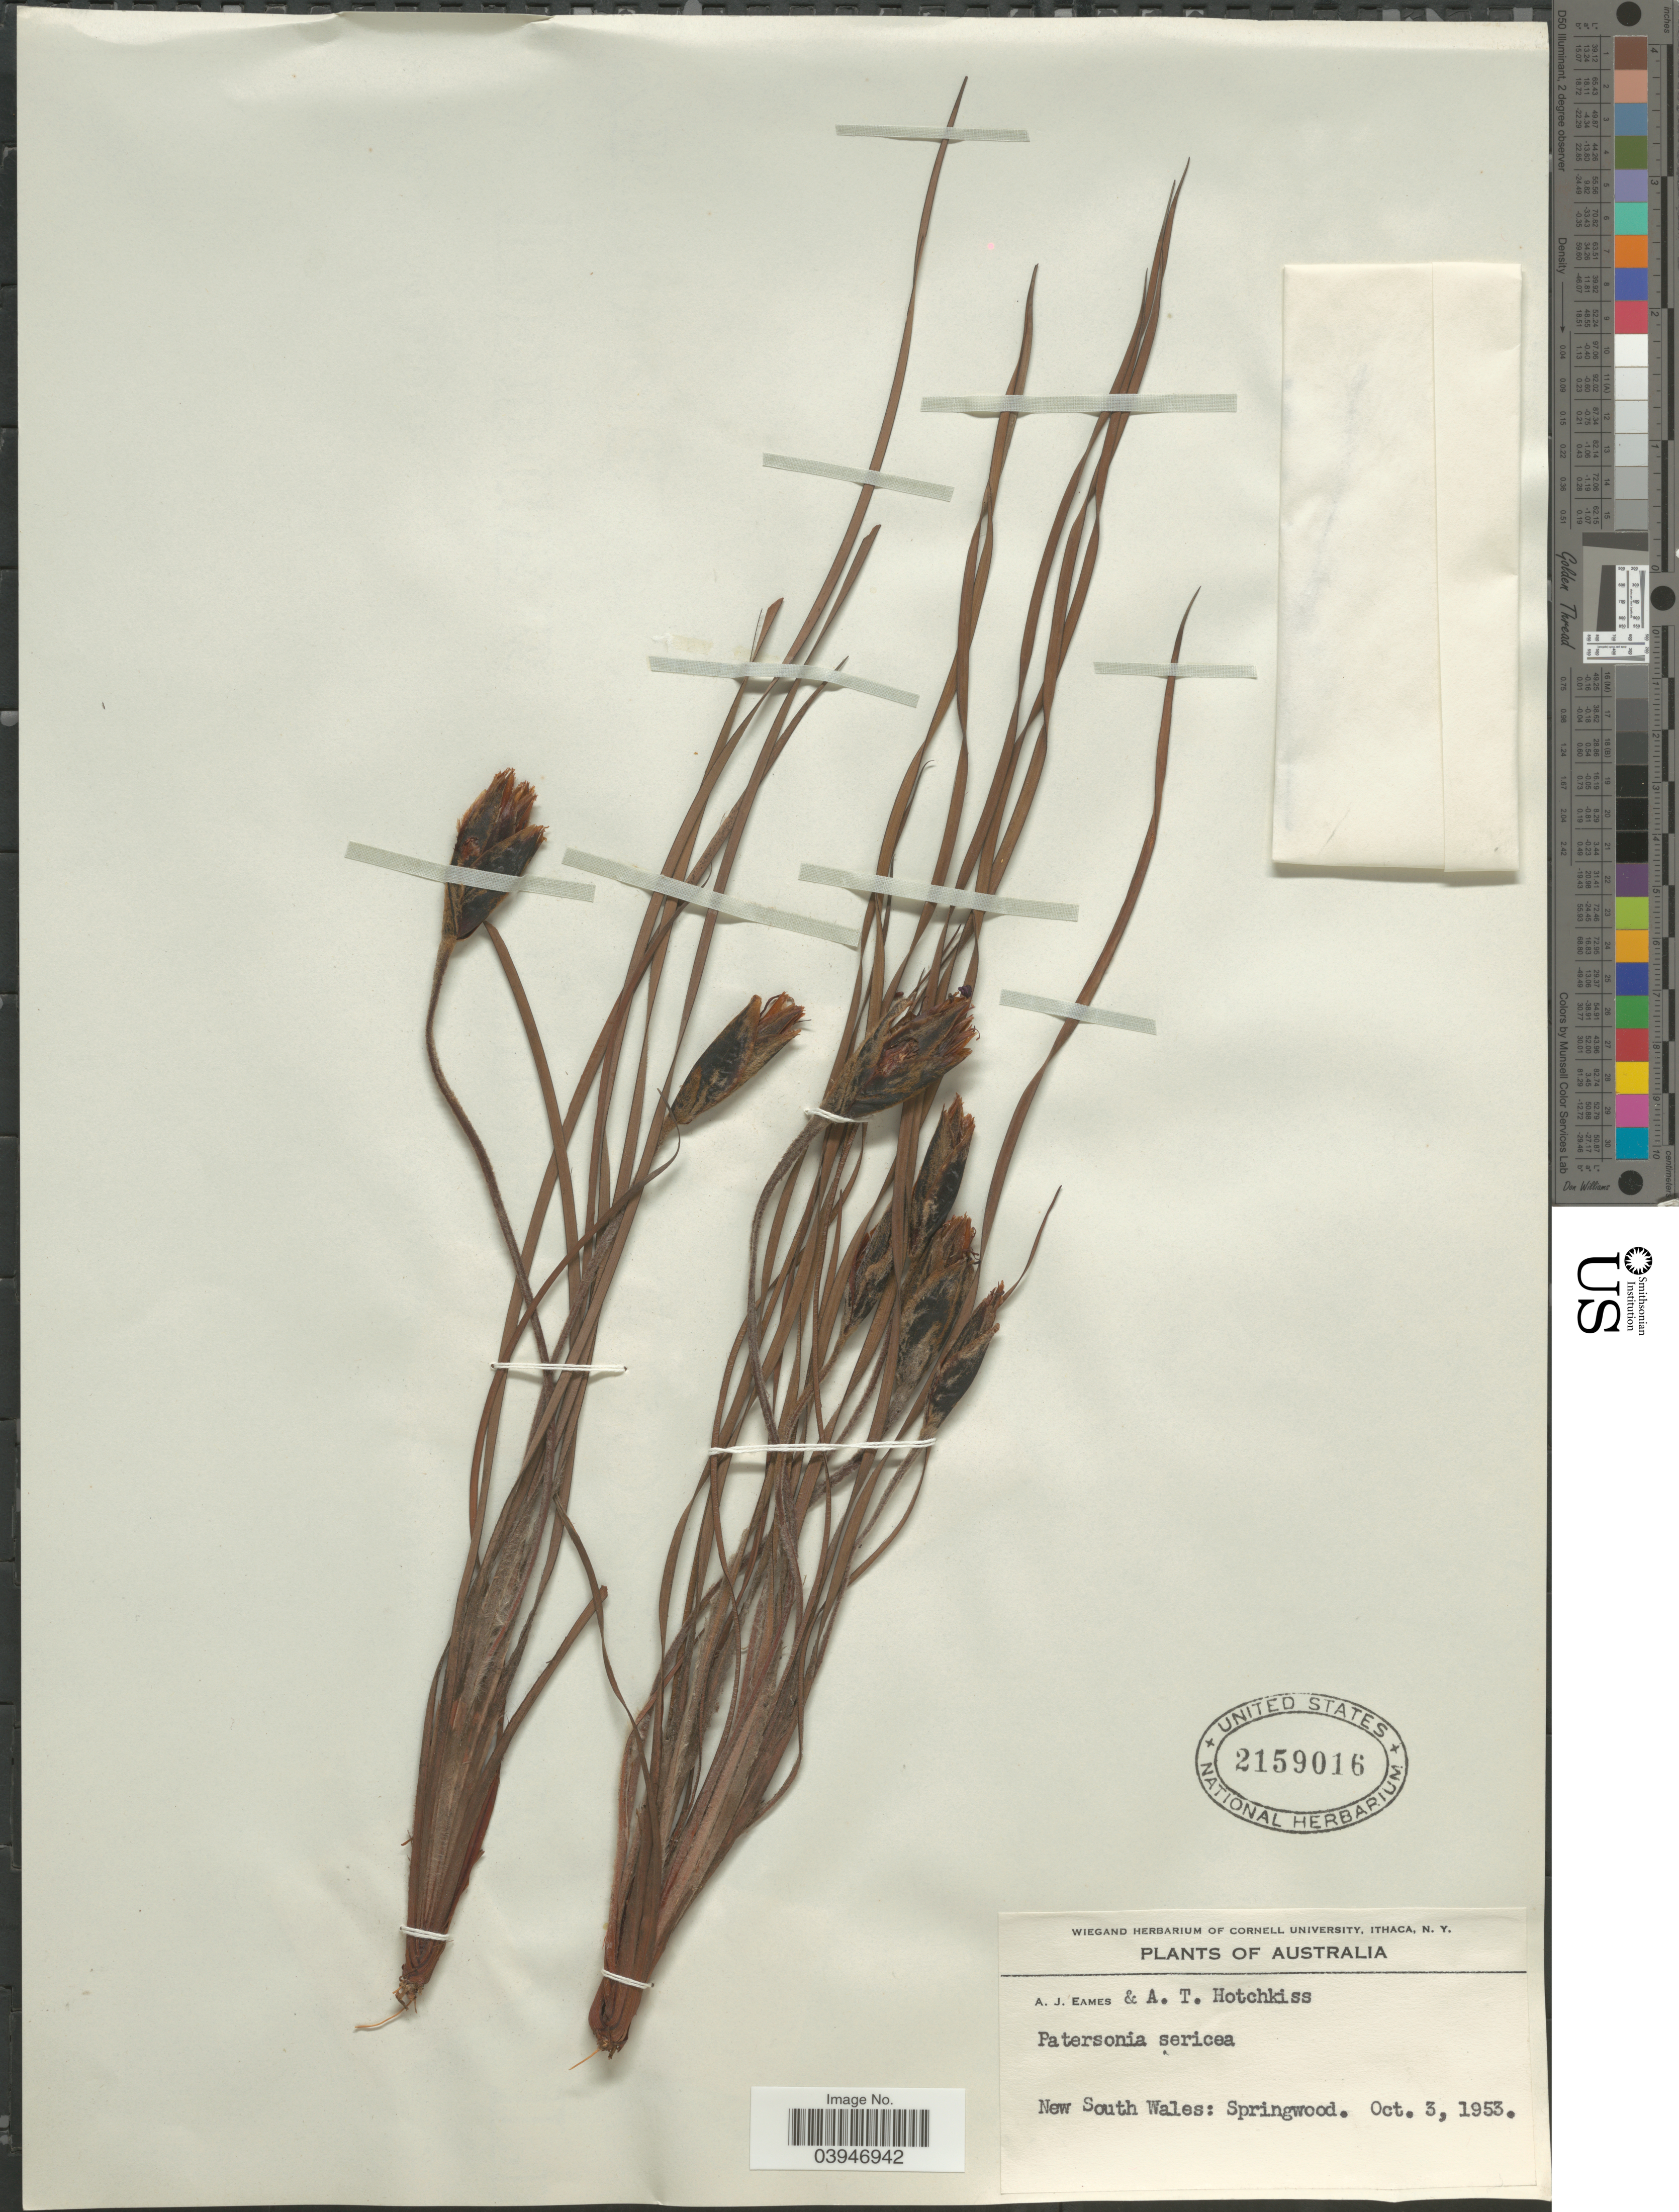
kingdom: Plantae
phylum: Tracheophyta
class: Liliopsida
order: Asparagales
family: Iridaceae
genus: Patersonia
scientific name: Patersonia sericea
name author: R. Br.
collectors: A. J. Eames & A. Hotchkiss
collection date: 1953-10-03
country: Australia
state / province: New South Wales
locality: Springwood.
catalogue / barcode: US 2159016